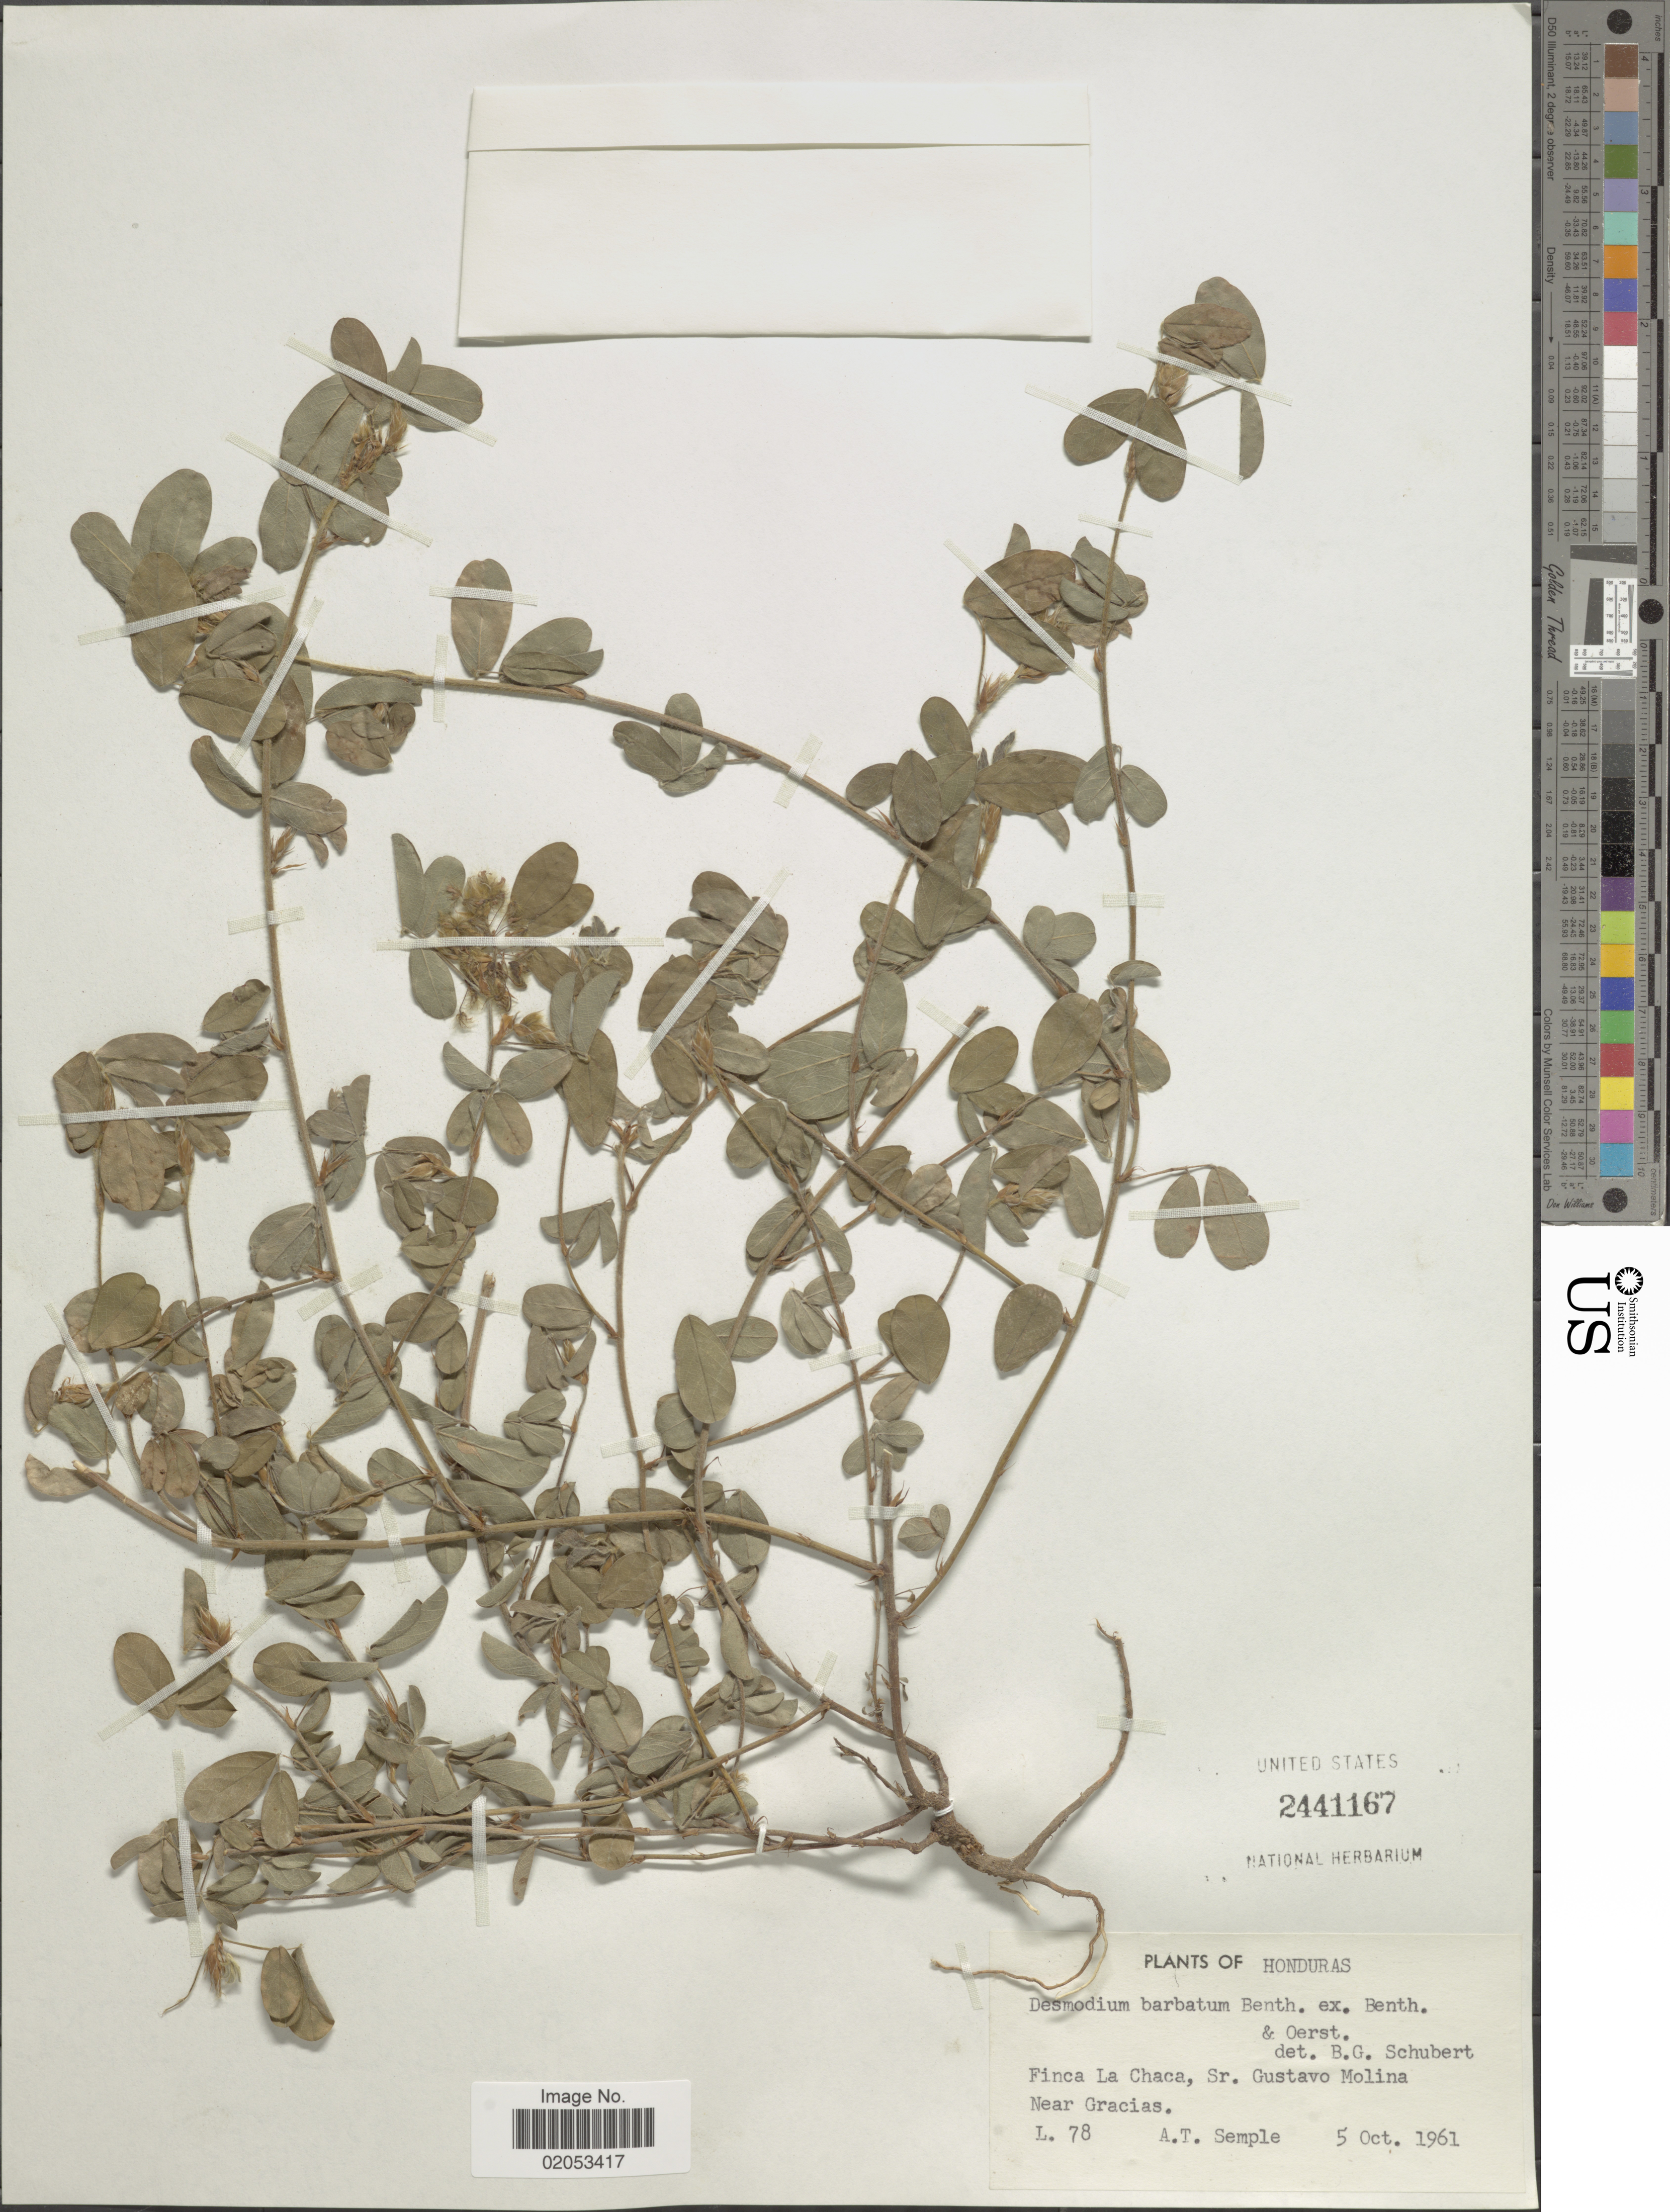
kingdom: Plantae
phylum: Tracheophyta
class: Magnoliopsida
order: Fabales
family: Fabaceae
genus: Grona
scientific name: Grona barbata var. barbata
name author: (L.) H. Ohashi & K. Ohashi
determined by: Strong, Mark T., (BOT), Smithsonian Institution - National Museum of Natural History (UNITED STATES)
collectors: A. Semple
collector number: L.78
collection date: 1961-10-05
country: Honduras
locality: Finca La Chaca, Sr. Gustavo Molina, Near Gracias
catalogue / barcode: US 2441167